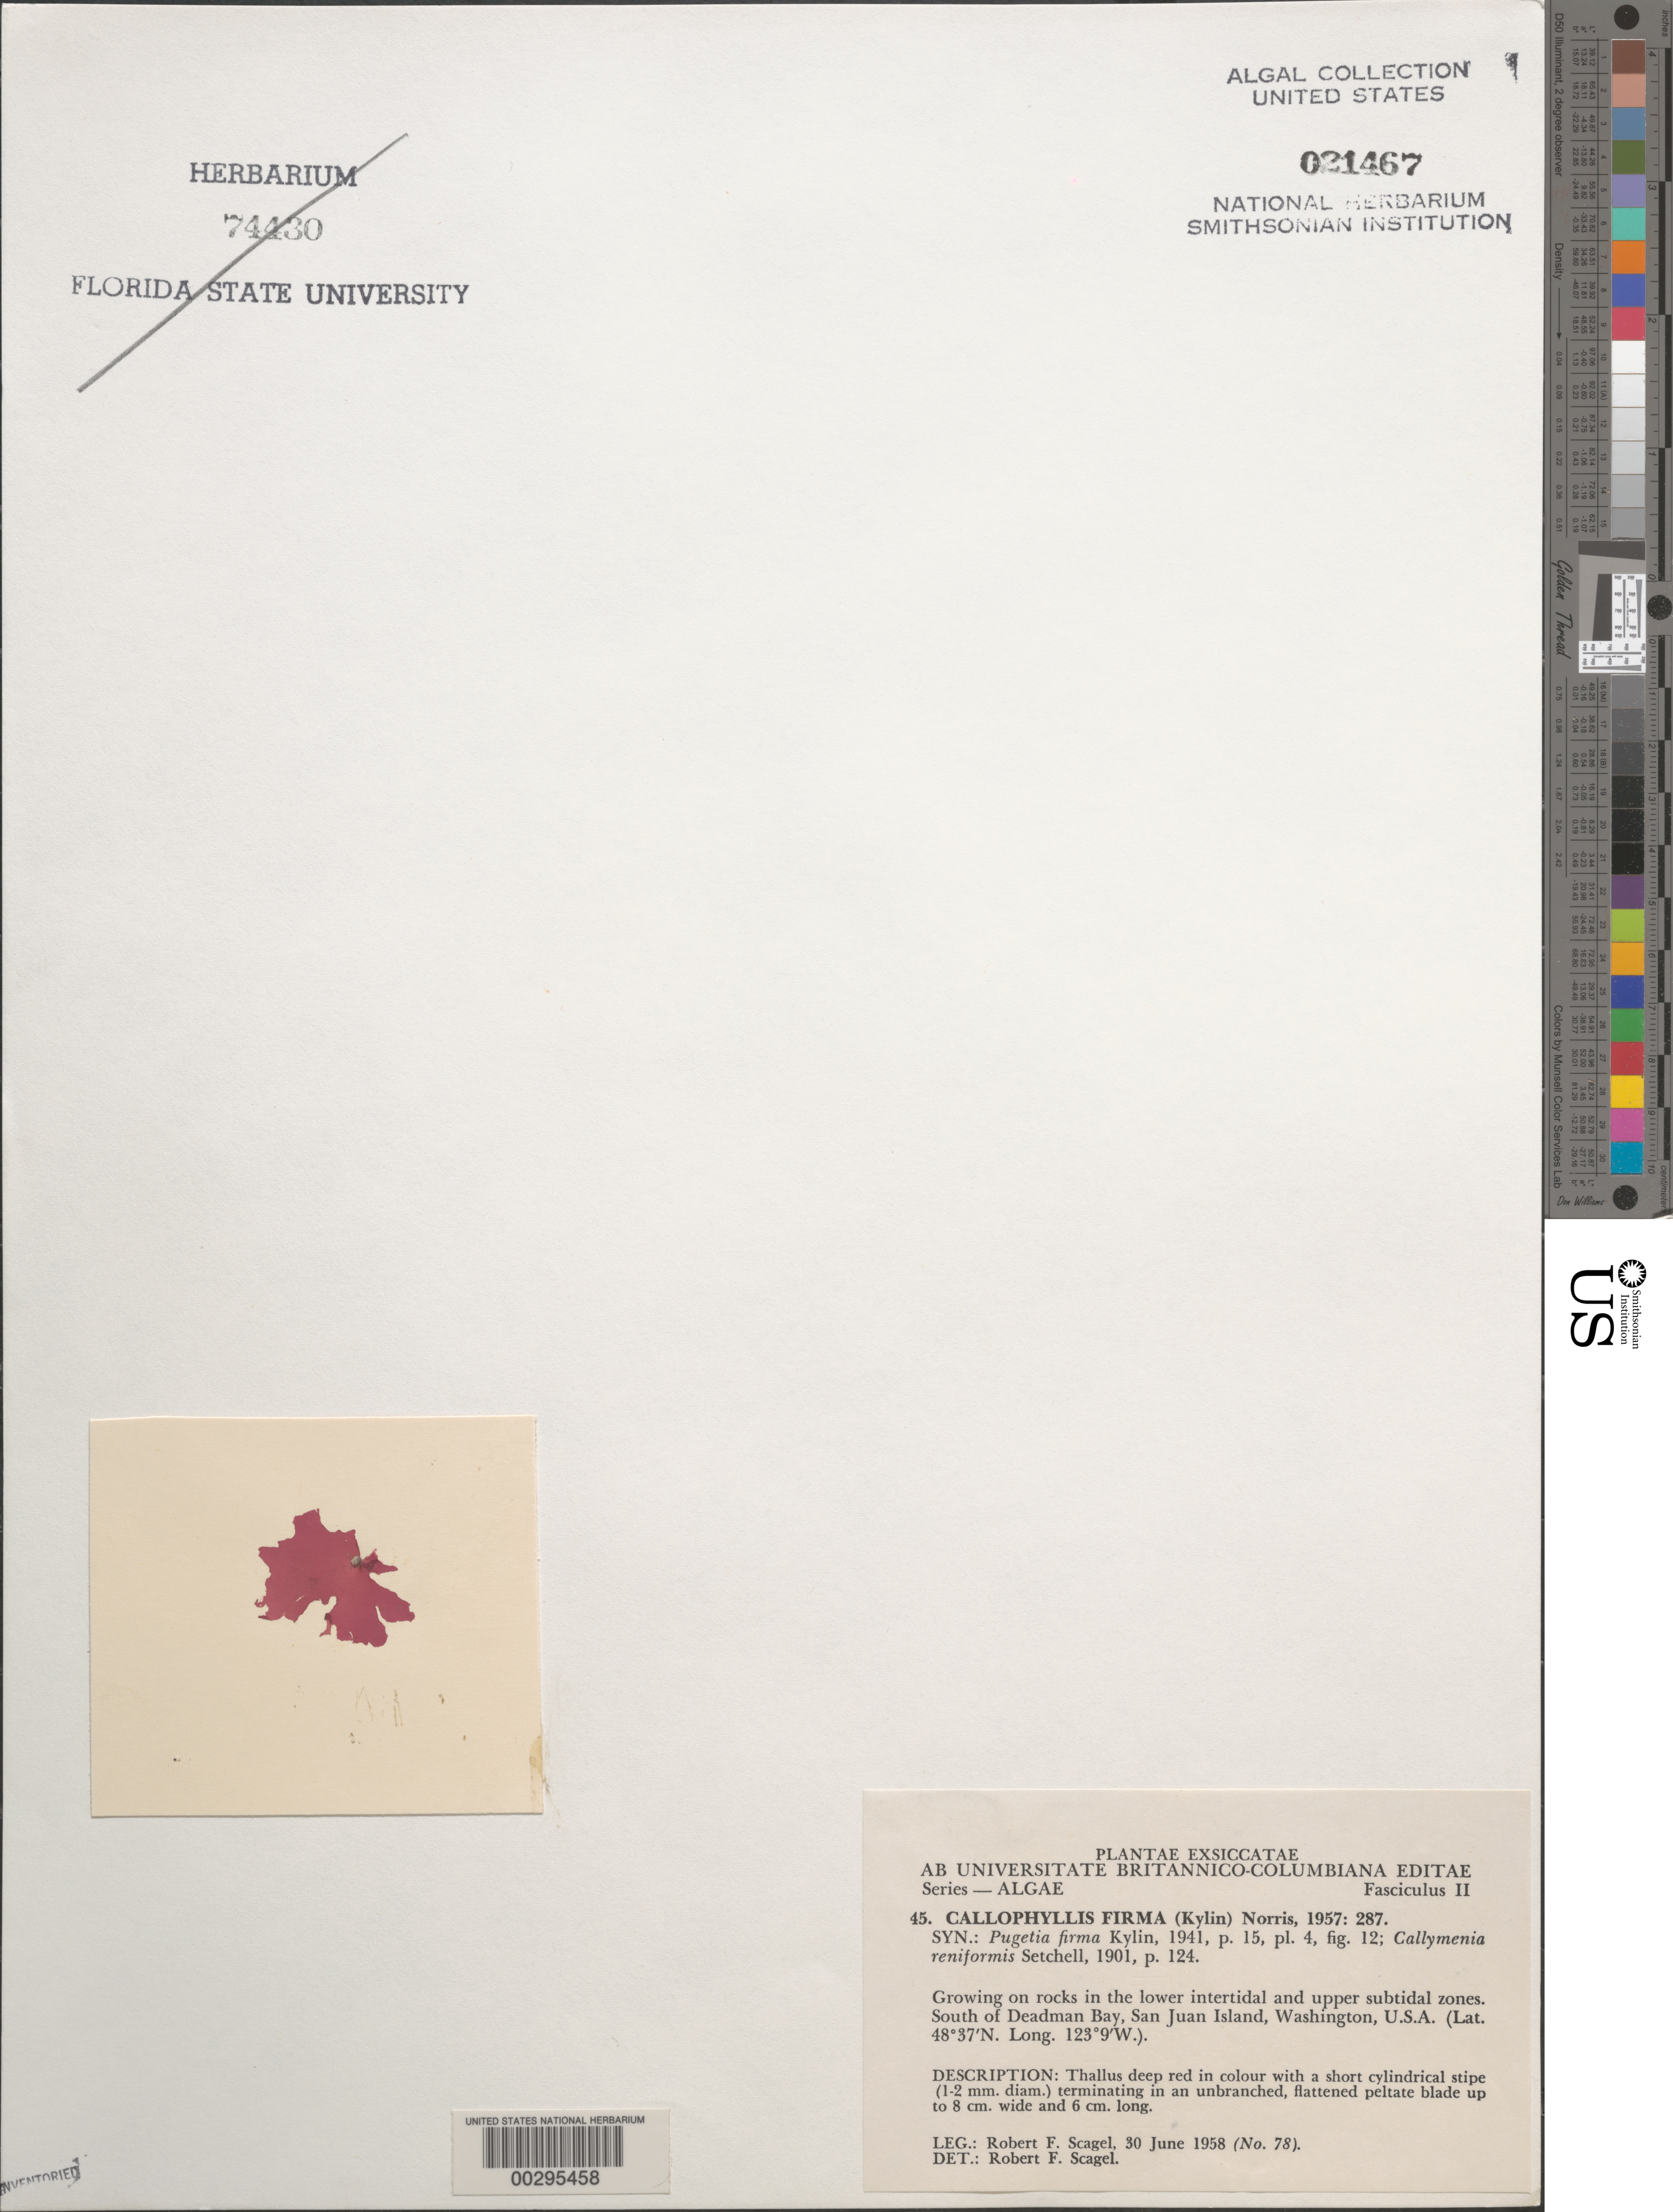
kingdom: Plantae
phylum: Rhodophyta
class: Florideophyceae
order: Gigartinales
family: Kallymeniaceae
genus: Salishia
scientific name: Salishia firma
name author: (Kylin) Clarkston & G.W. Saunders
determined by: Algae name updating Project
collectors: R. F. Scagel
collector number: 78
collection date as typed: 30 Jun 1958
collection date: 1958-06-30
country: United States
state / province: Washington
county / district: San Juan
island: San Juan Island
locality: South of Dead Man Bay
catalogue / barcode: US 21467